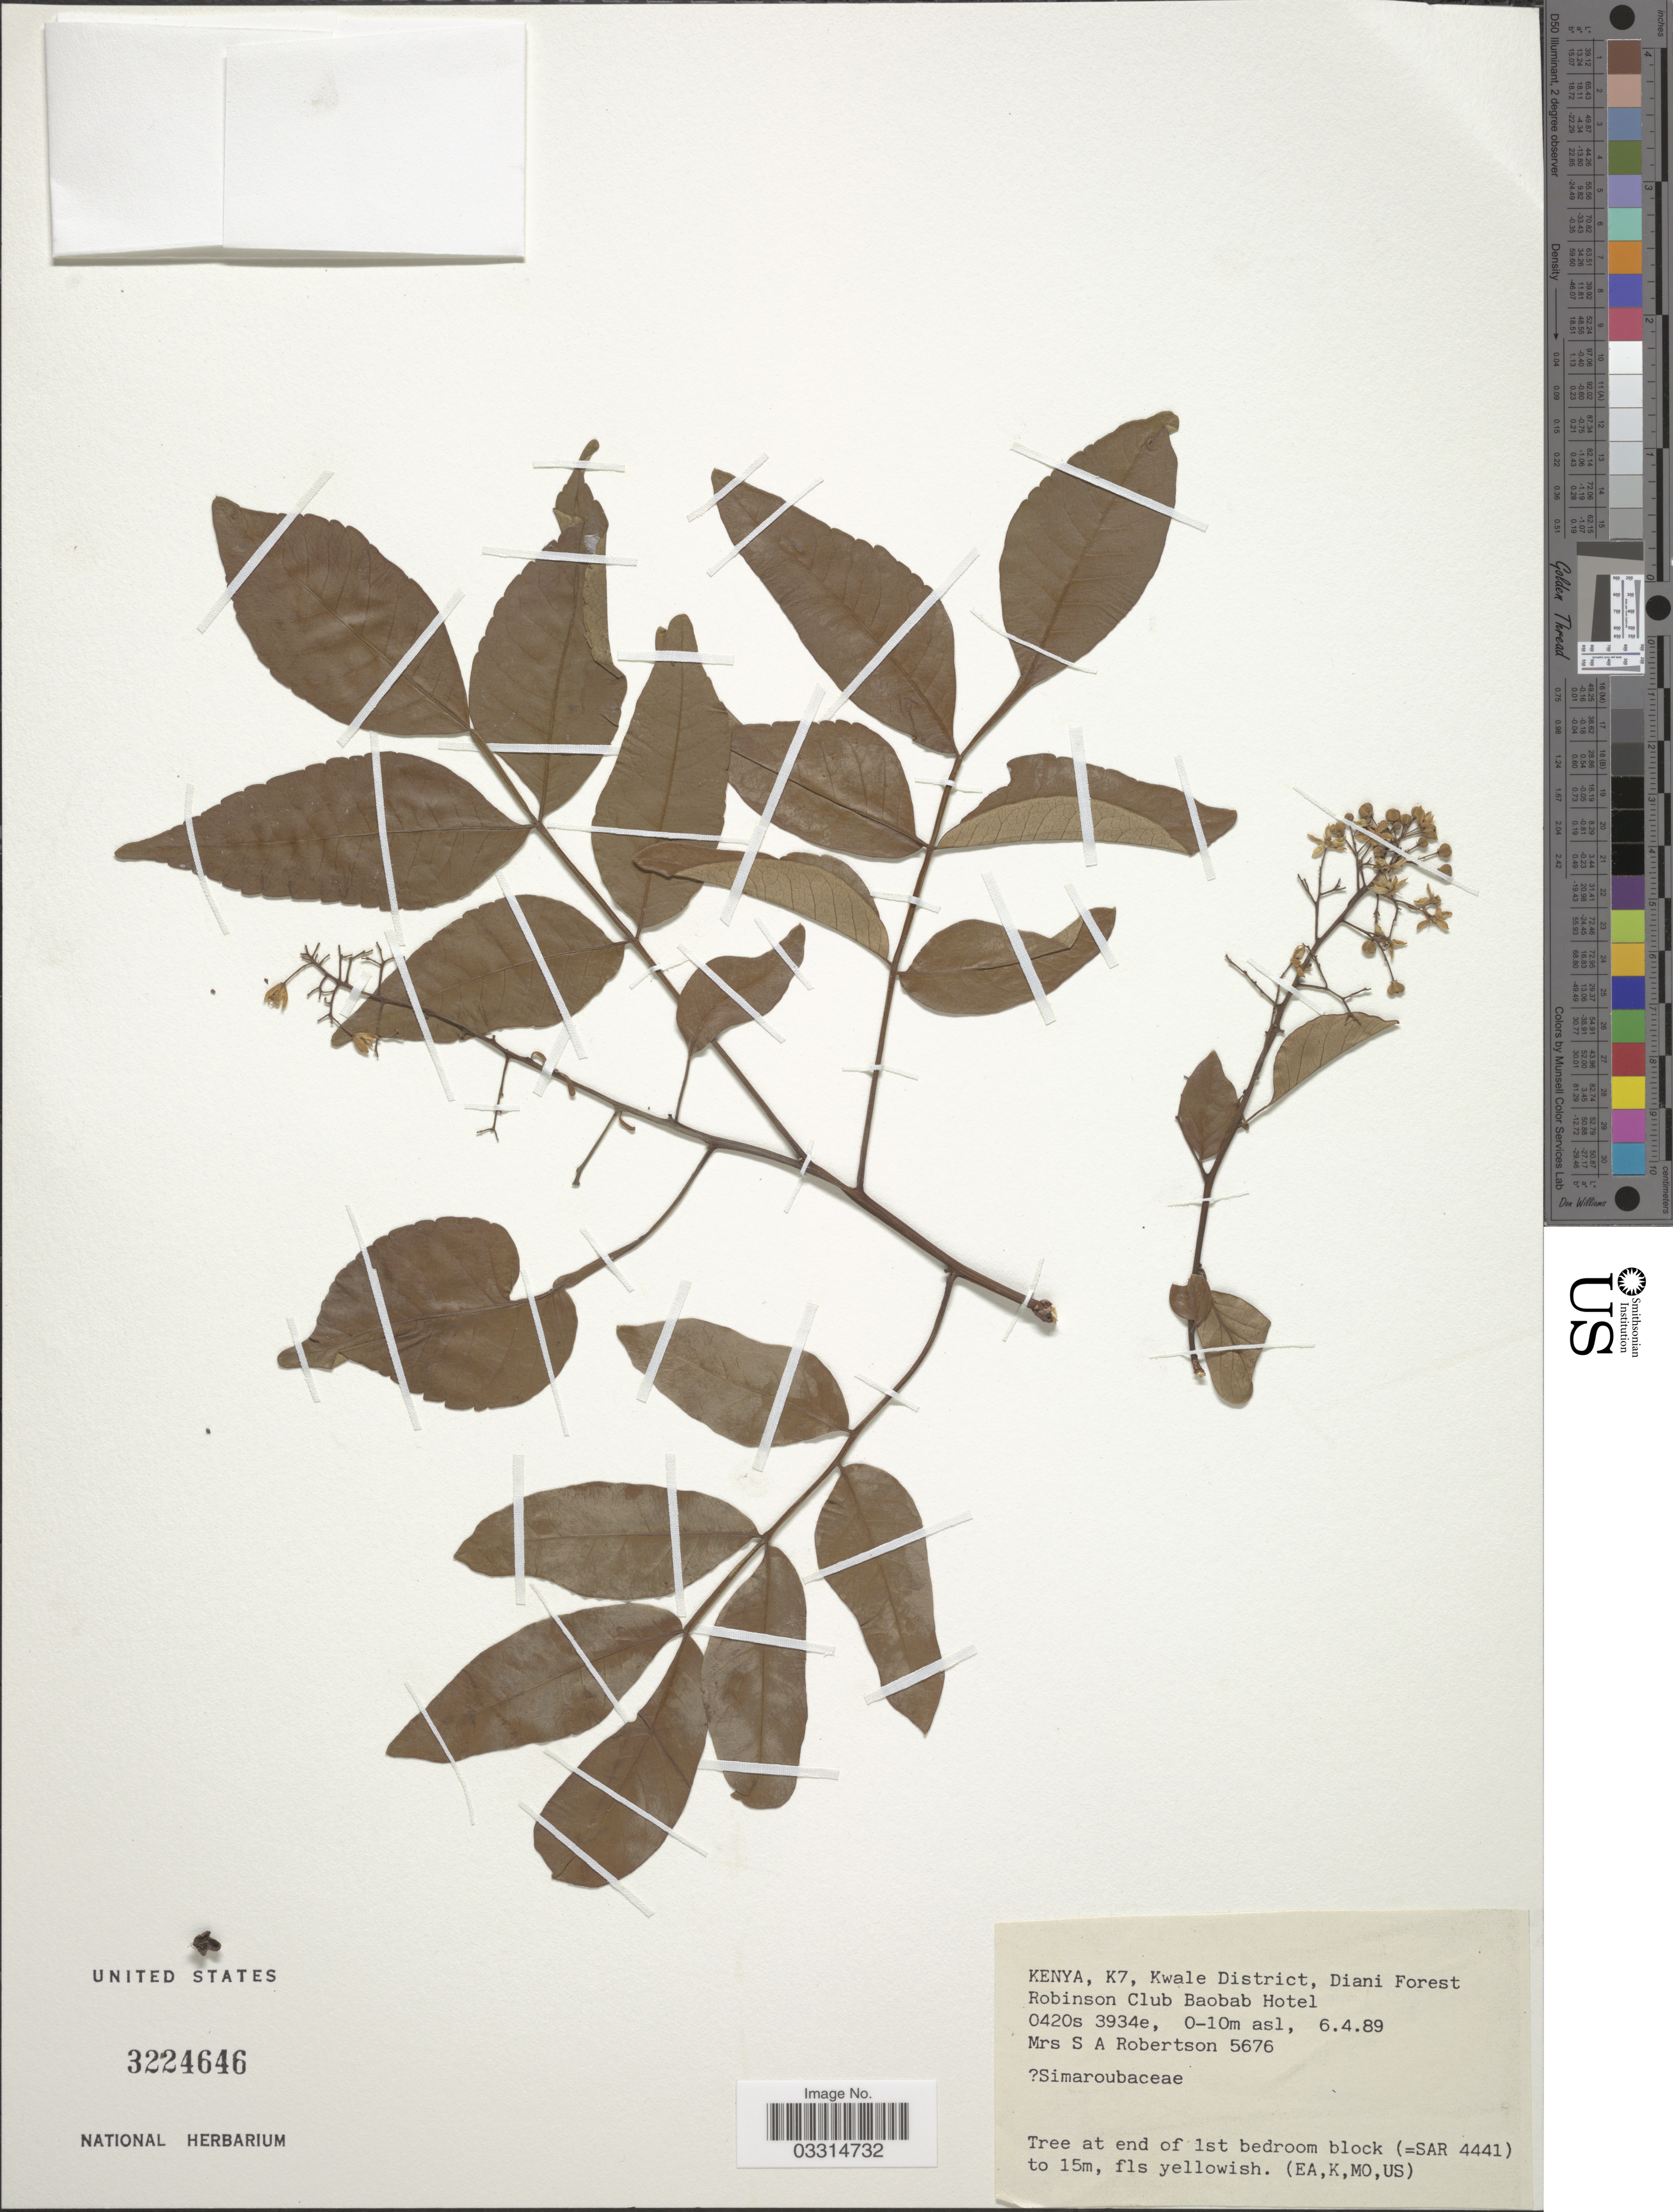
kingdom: Plantae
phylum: Tracheophyta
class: Magnoliopsida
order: Sapindales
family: Simaroubaceae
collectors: S. Robertson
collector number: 5676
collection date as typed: Transcribed d/m/y: 6/4/89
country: Kenya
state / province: Kwale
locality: K7, Kwale District, Diani Forest Robinson Club Baobab Hotel.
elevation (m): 0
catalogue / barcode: US 3224646